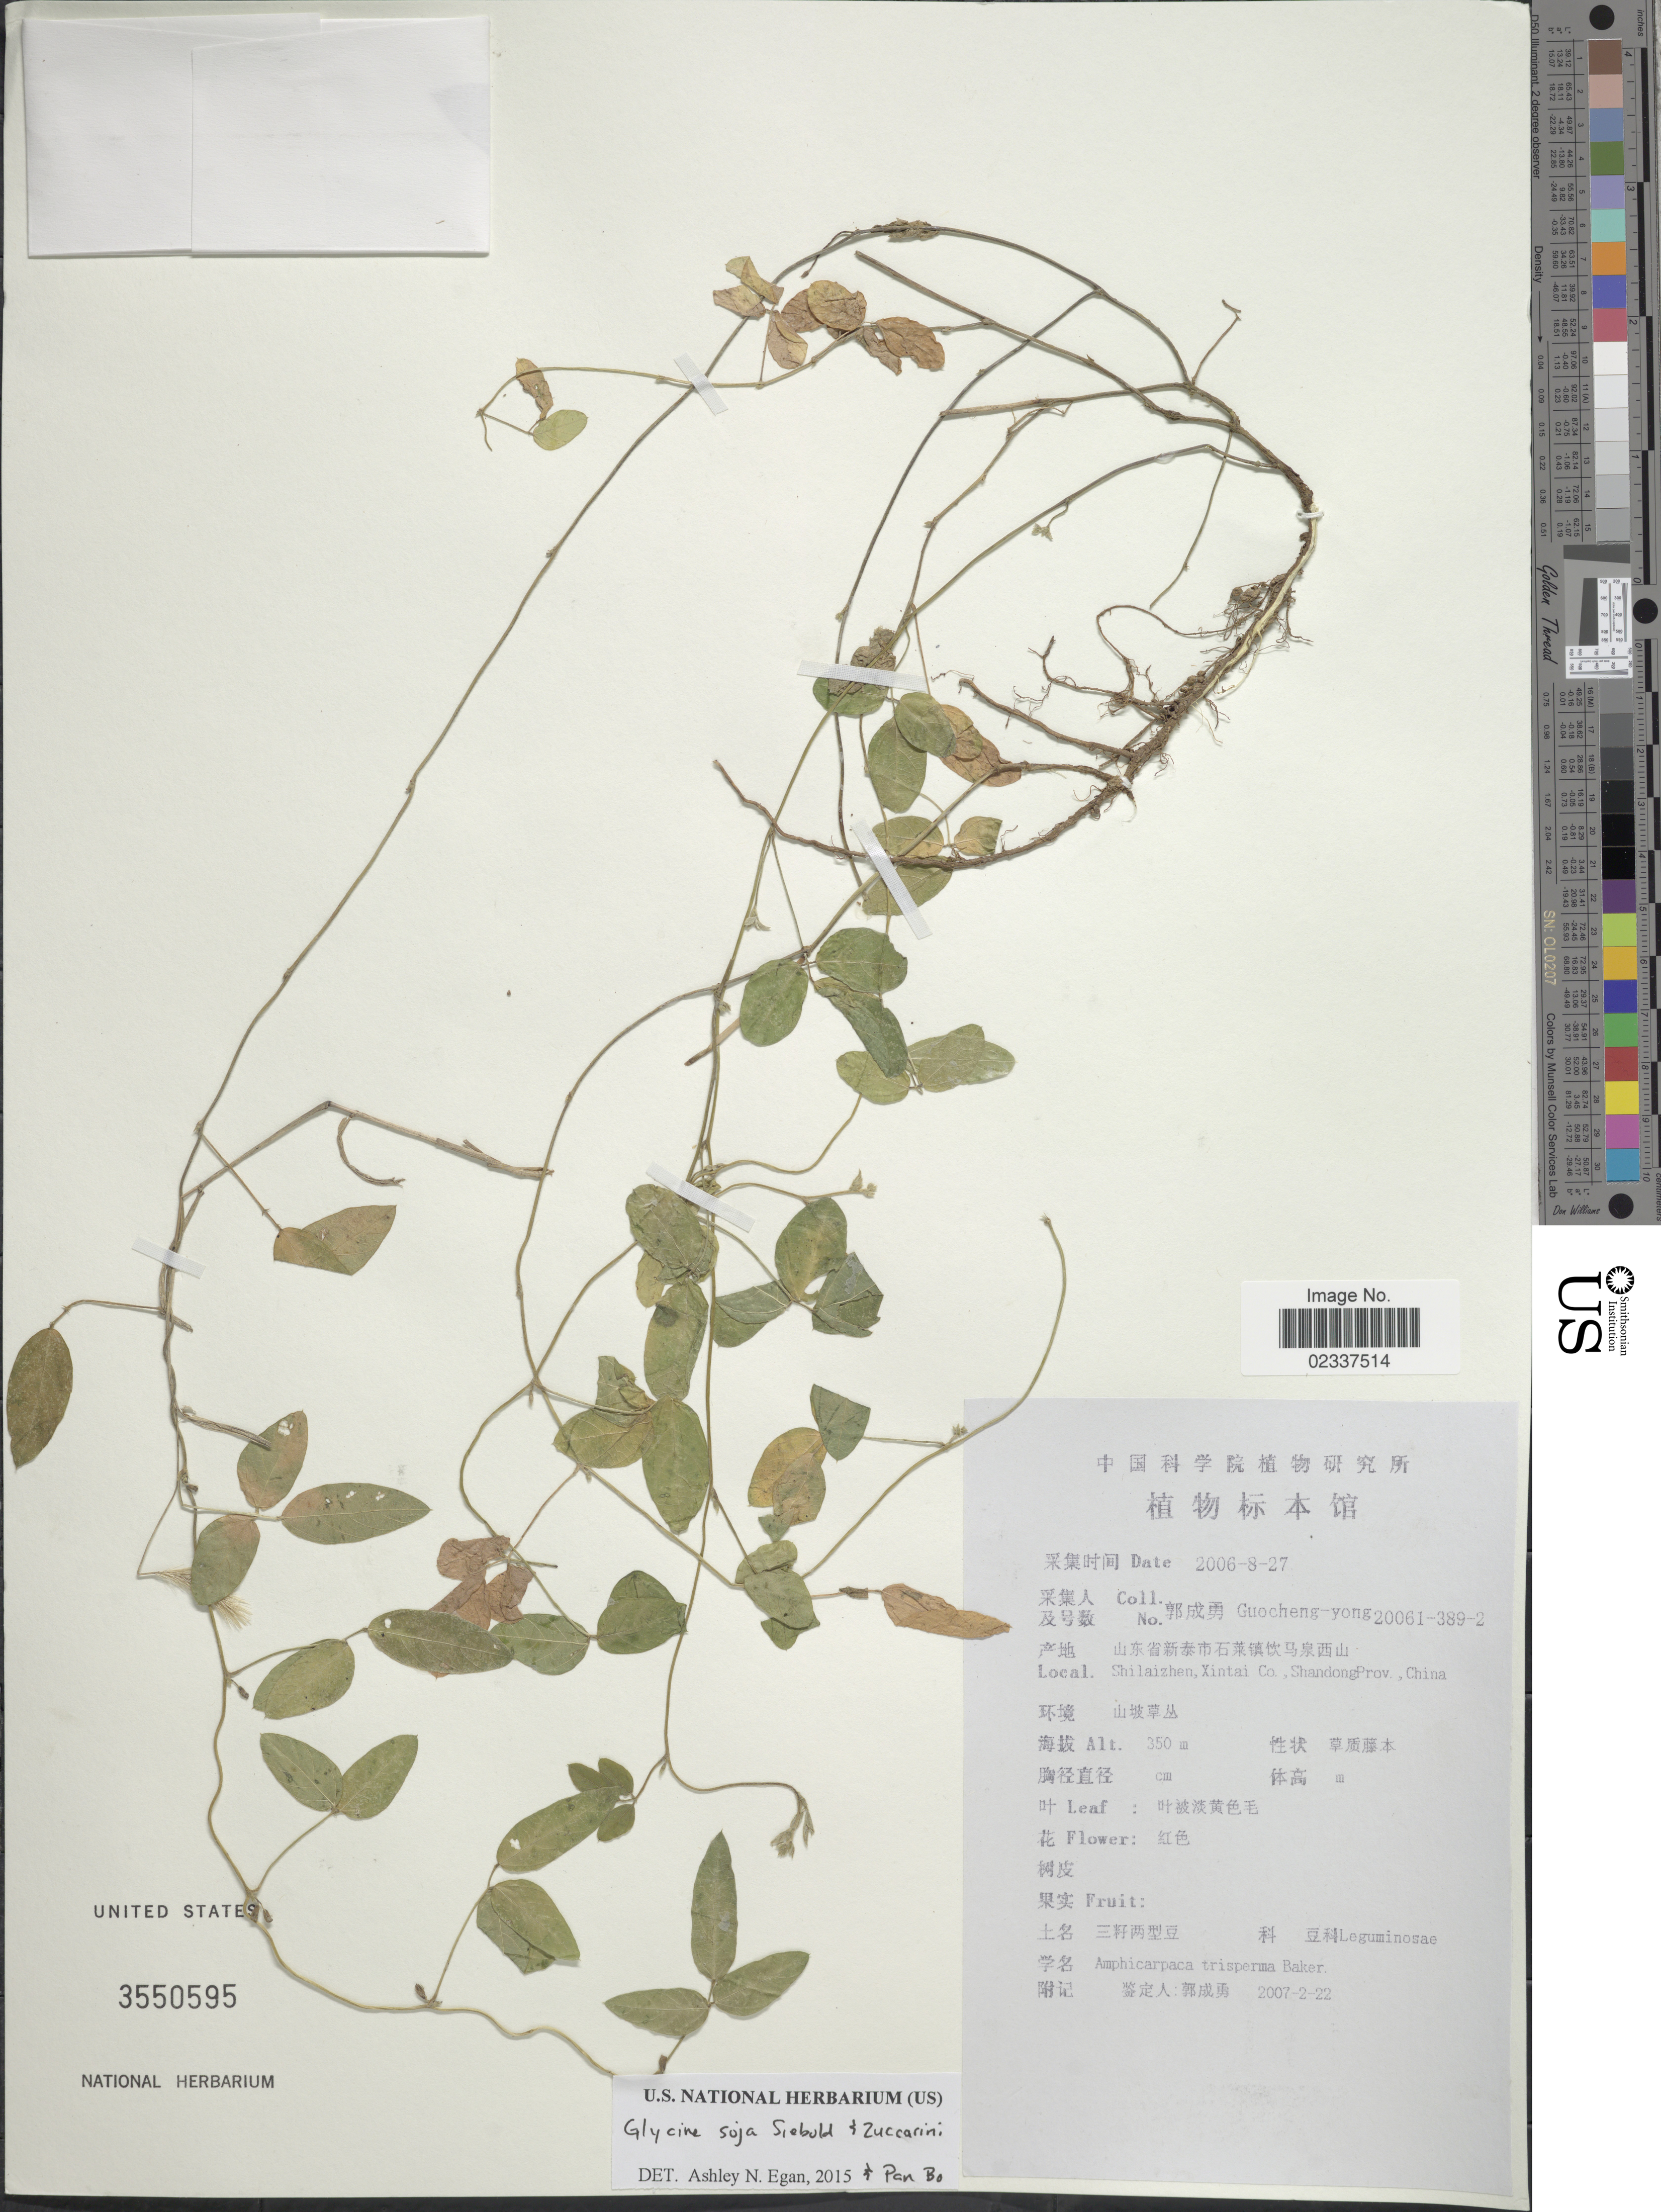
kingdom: Plantae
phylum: Tracheophyta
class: Magnoliopsida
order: Fabales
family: Fabaceae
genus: Glycine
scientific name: Glycine soja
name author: Siebold & Zucc.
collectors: Guo cheng-yong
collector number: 20061-389-2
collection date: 2006-08-27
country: China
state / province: Shandong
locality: Shilaizhen, Xintai Co.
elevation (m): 350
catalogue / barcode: US 3550595